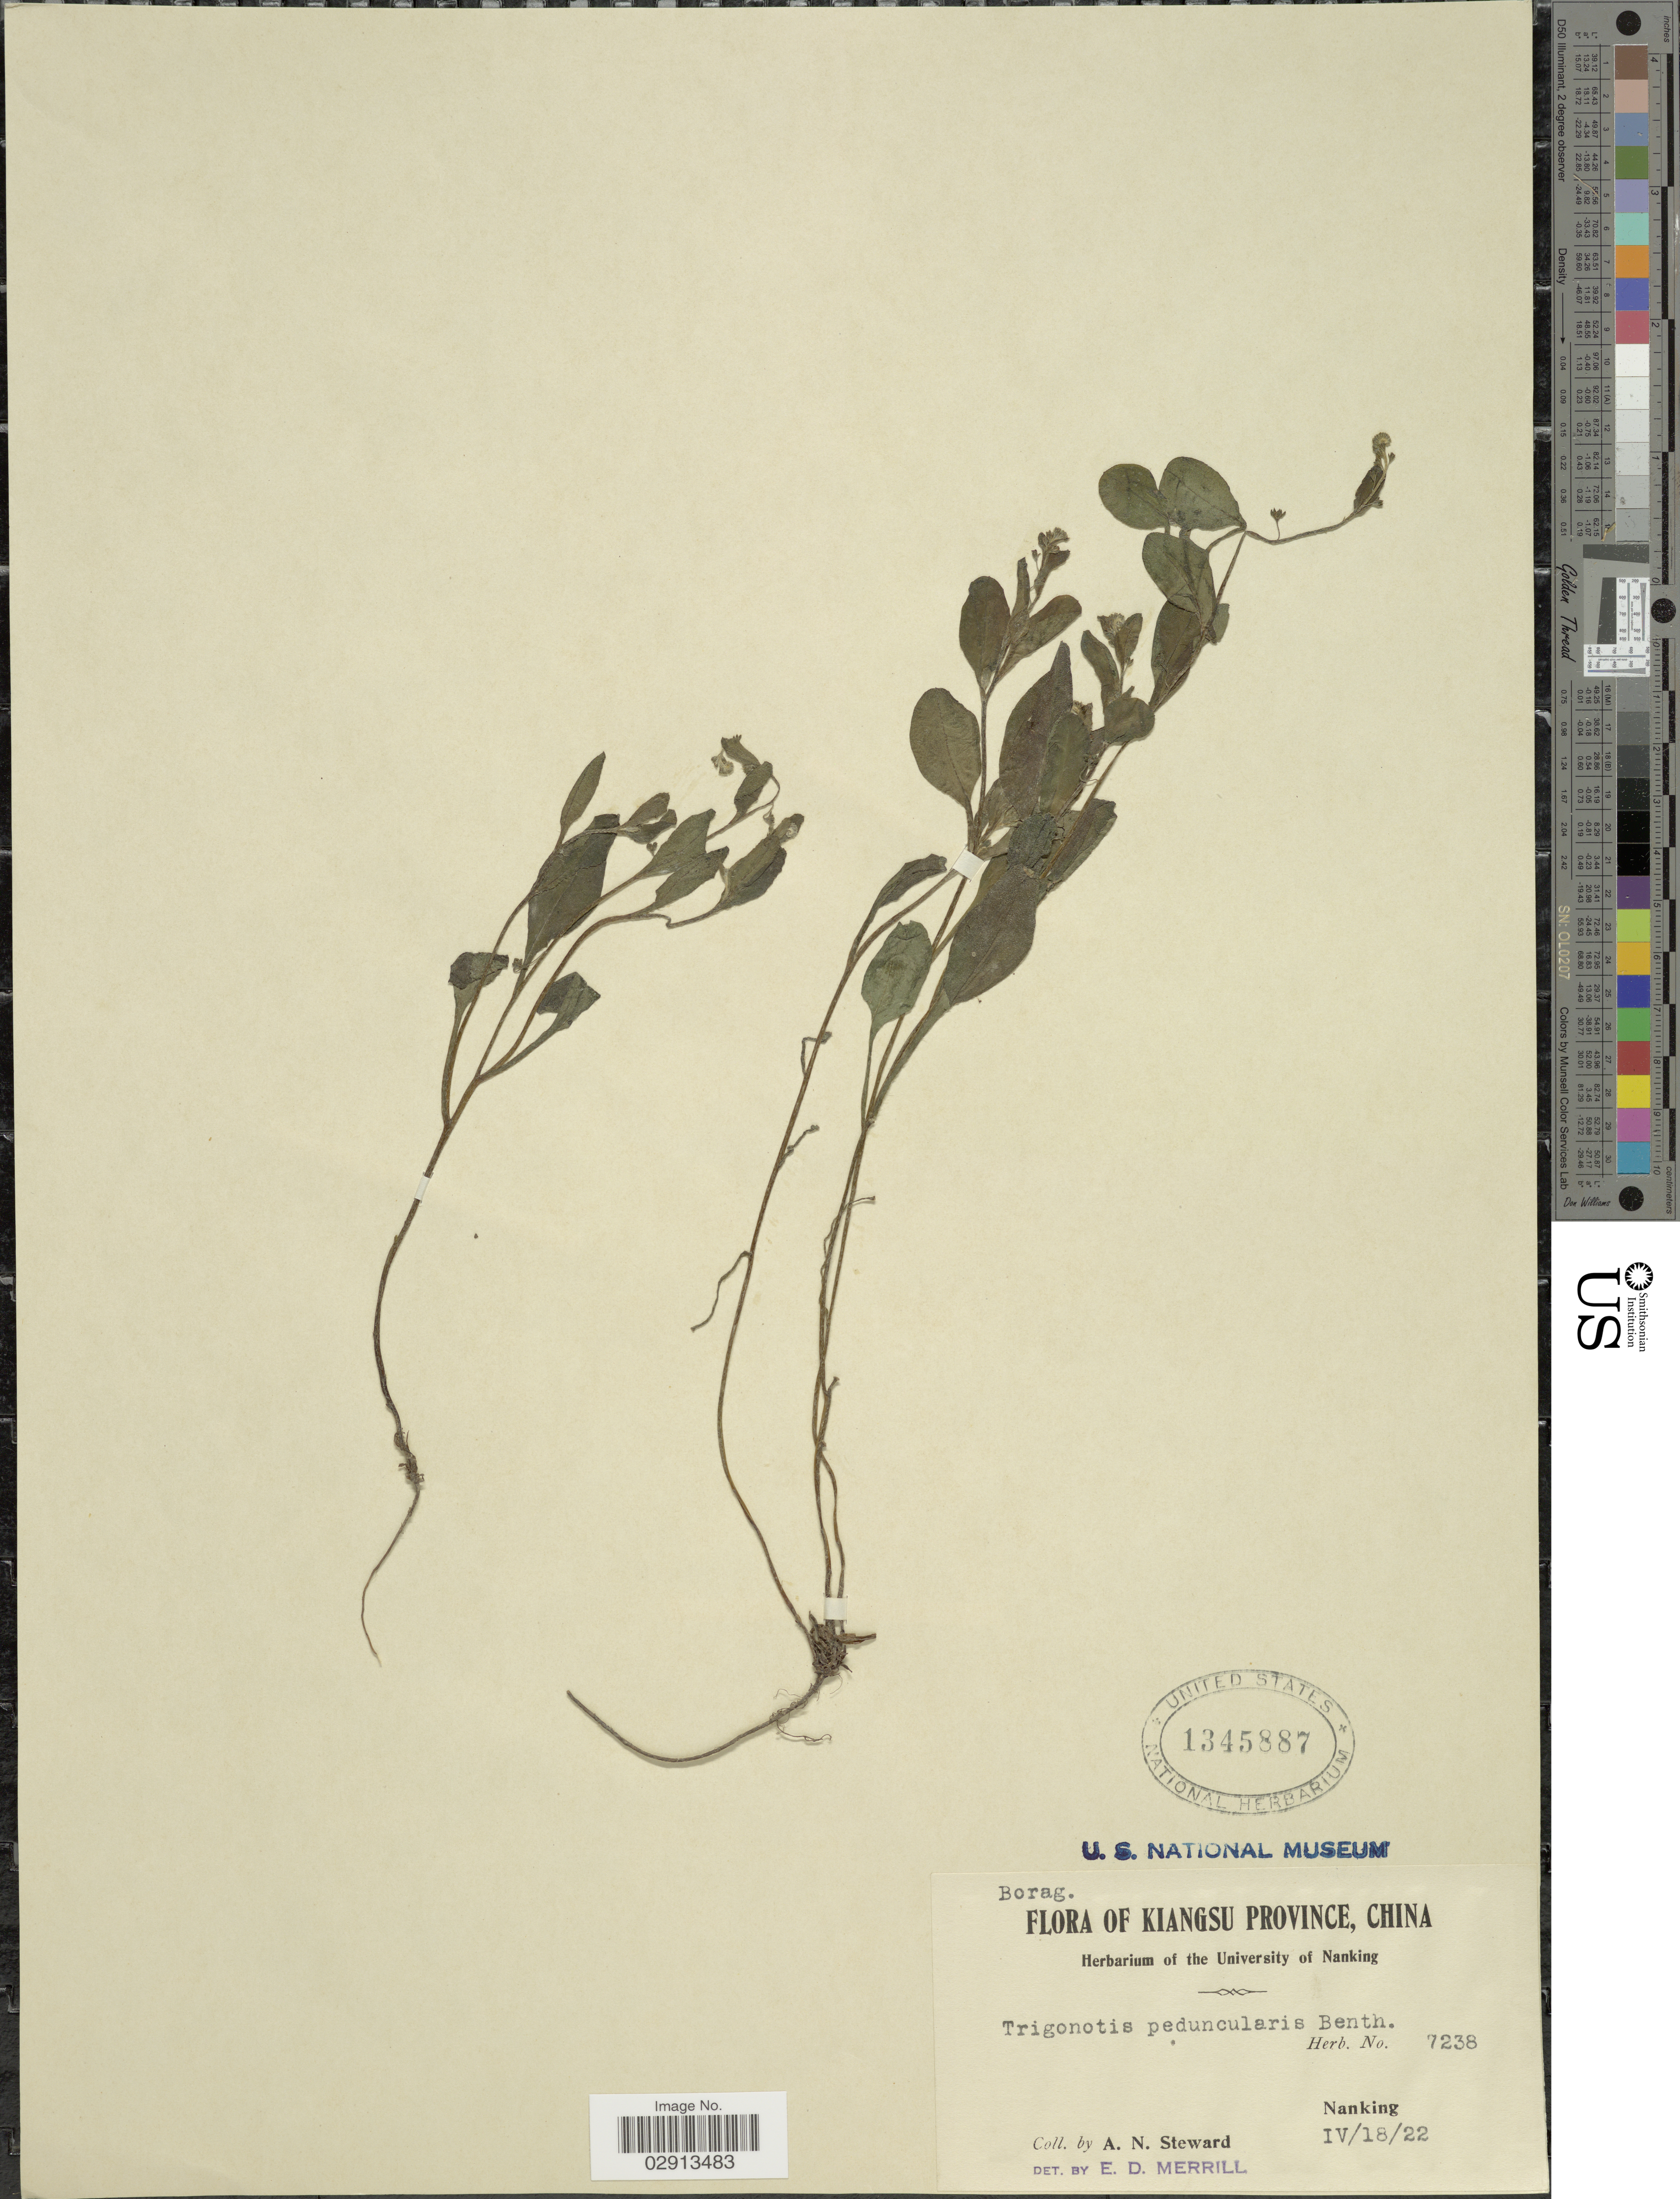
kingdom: Plantae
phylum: Tracheophyta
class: Magnoliopsida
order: Boraginales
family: Boraginaceae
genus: Trigonotis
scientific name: Trigonotis peduncularis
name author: (Trevis.) Benth. ex Baker et al.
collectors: A. N. Steward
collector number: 7238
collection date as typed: Transcribed d/m/y: 18/4/22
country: China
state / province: Jiangsu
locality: Kiangsu Province. Nanking.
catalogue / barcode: US 1345887